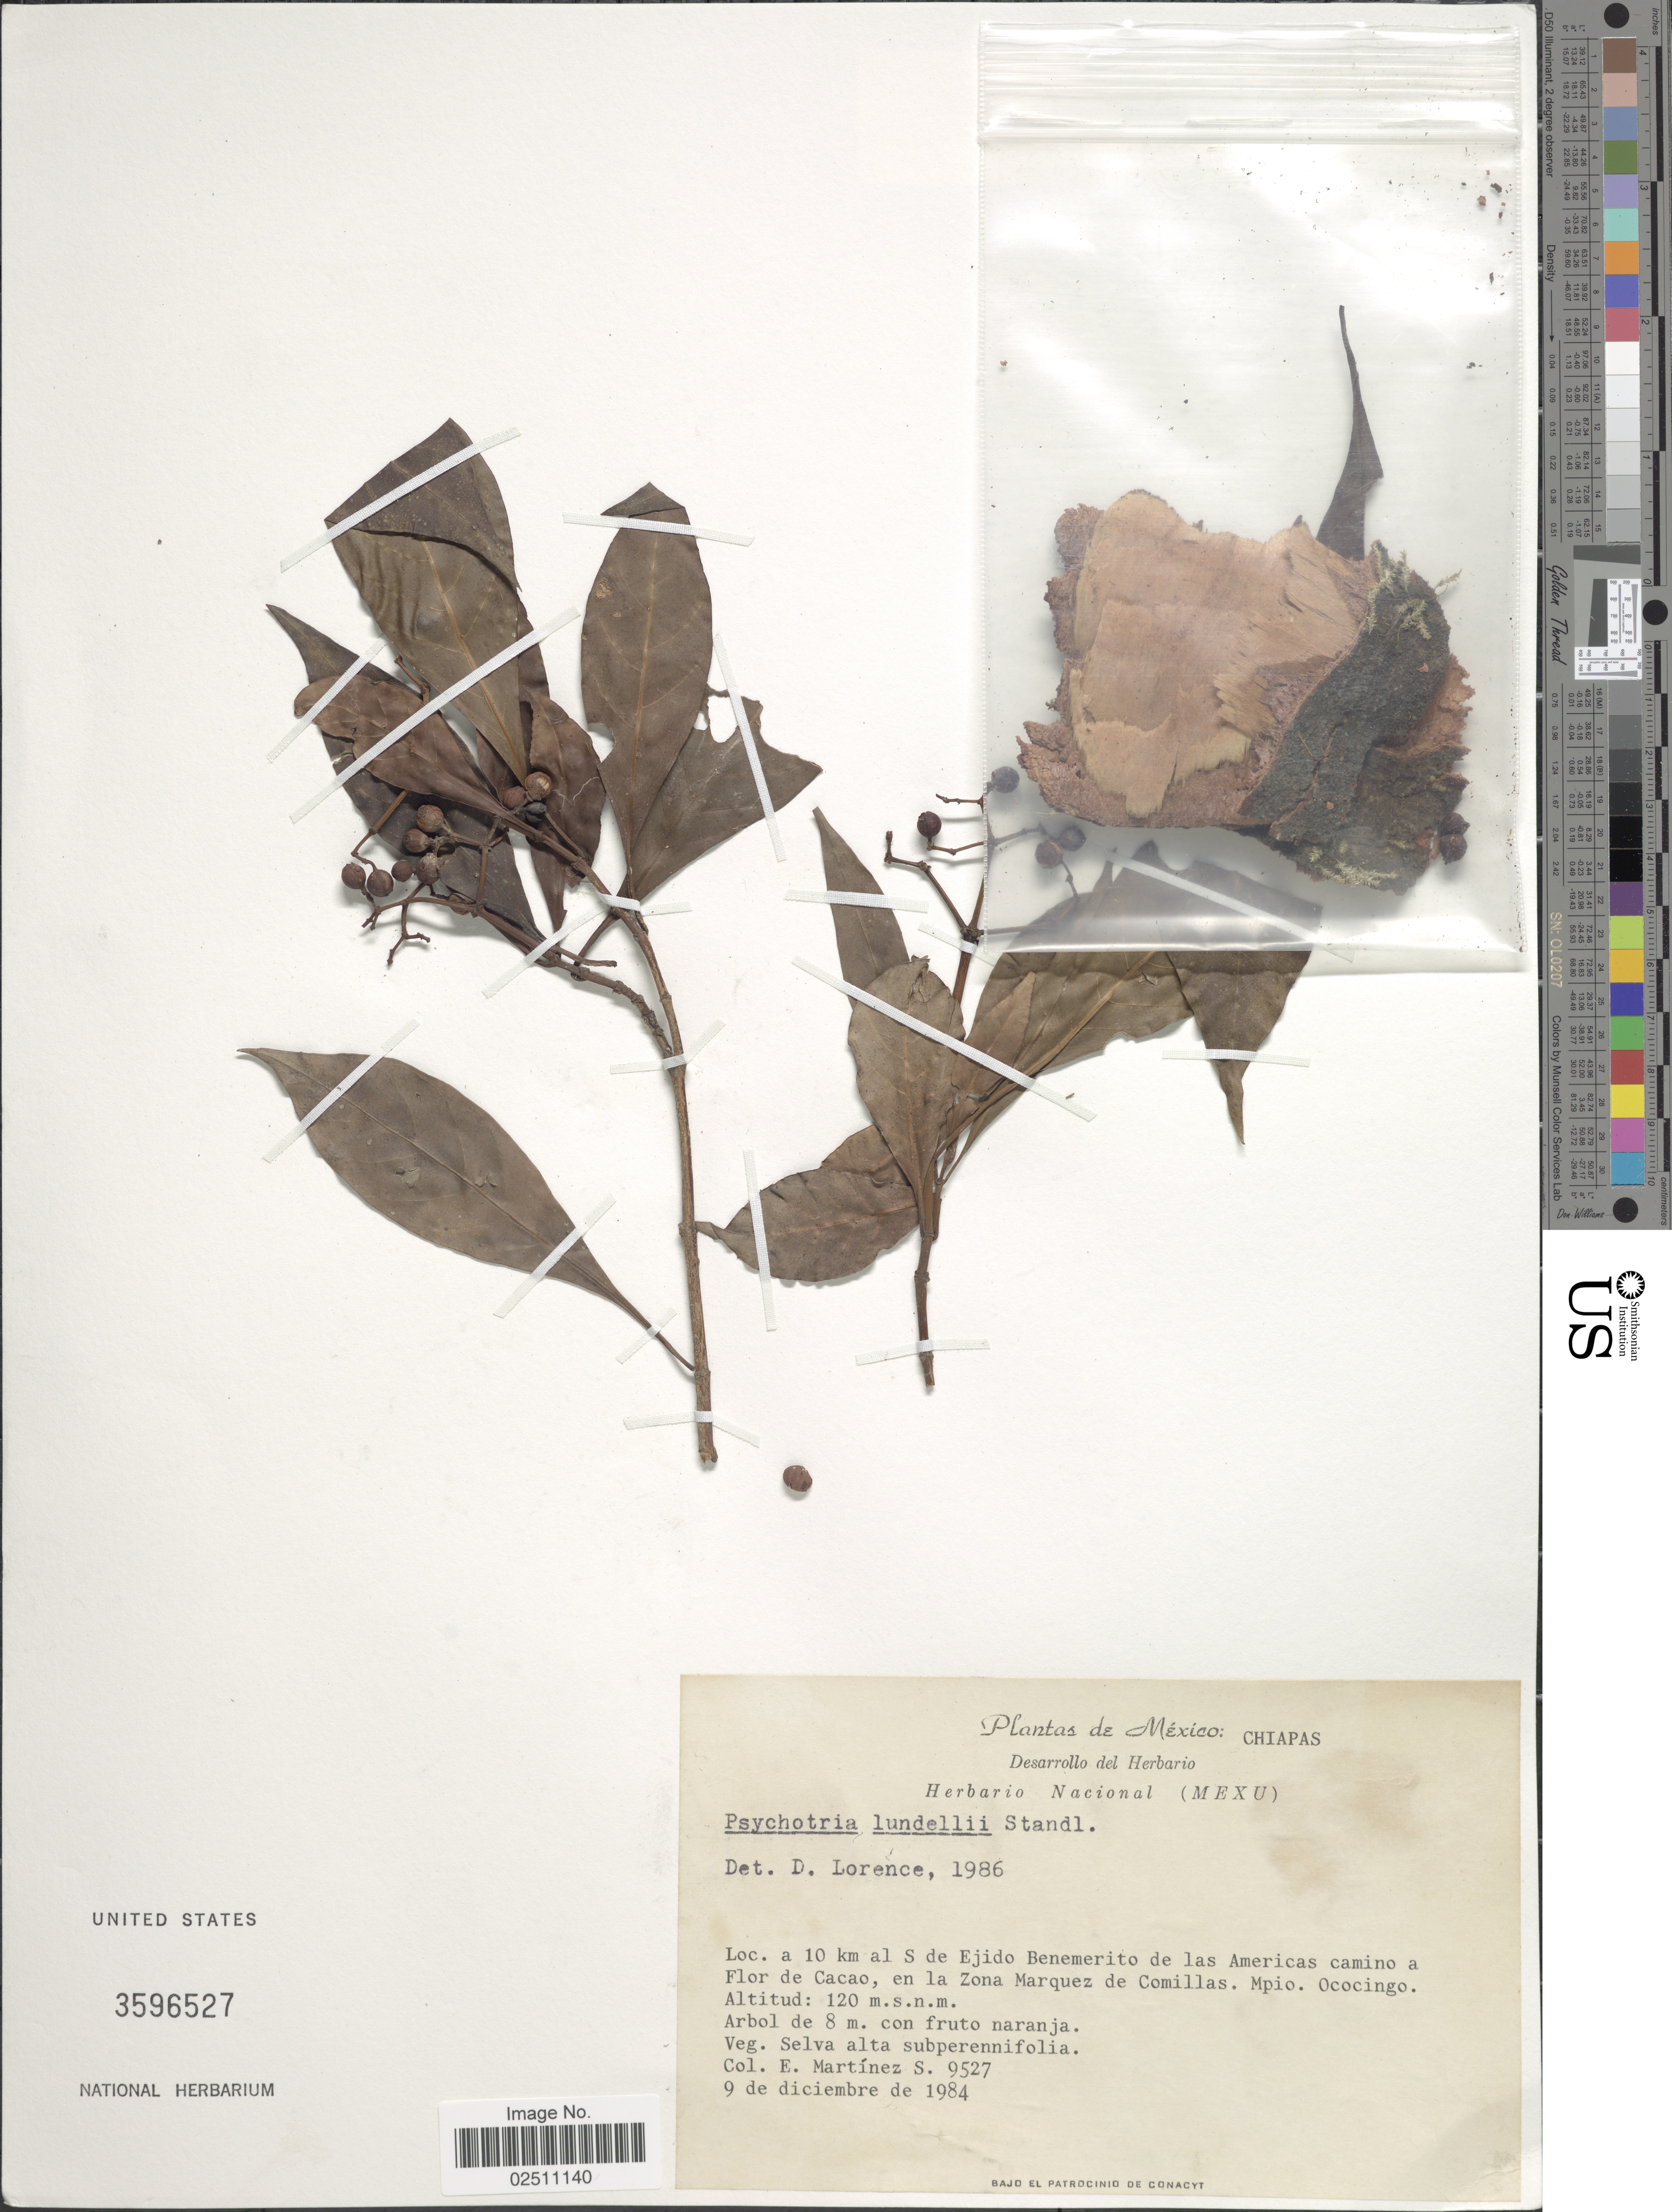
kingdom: Plantae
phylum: Tracheophyta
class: Magnoliopsida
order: Gentianales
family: Rubiaceae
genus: Psychotria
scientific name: Psychotria lundellii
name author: Standl.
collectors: E. M. Martínez S.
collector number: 9527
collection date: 1984-12-09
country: Mexico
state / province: Chiapas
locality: A 10 km al S de Ejido Benemerito de las Americas camino a Flor de Cacao, en la Zona Marquez de Comillas, Mpio. Ococingo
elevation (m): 120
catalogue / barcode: US 3596527